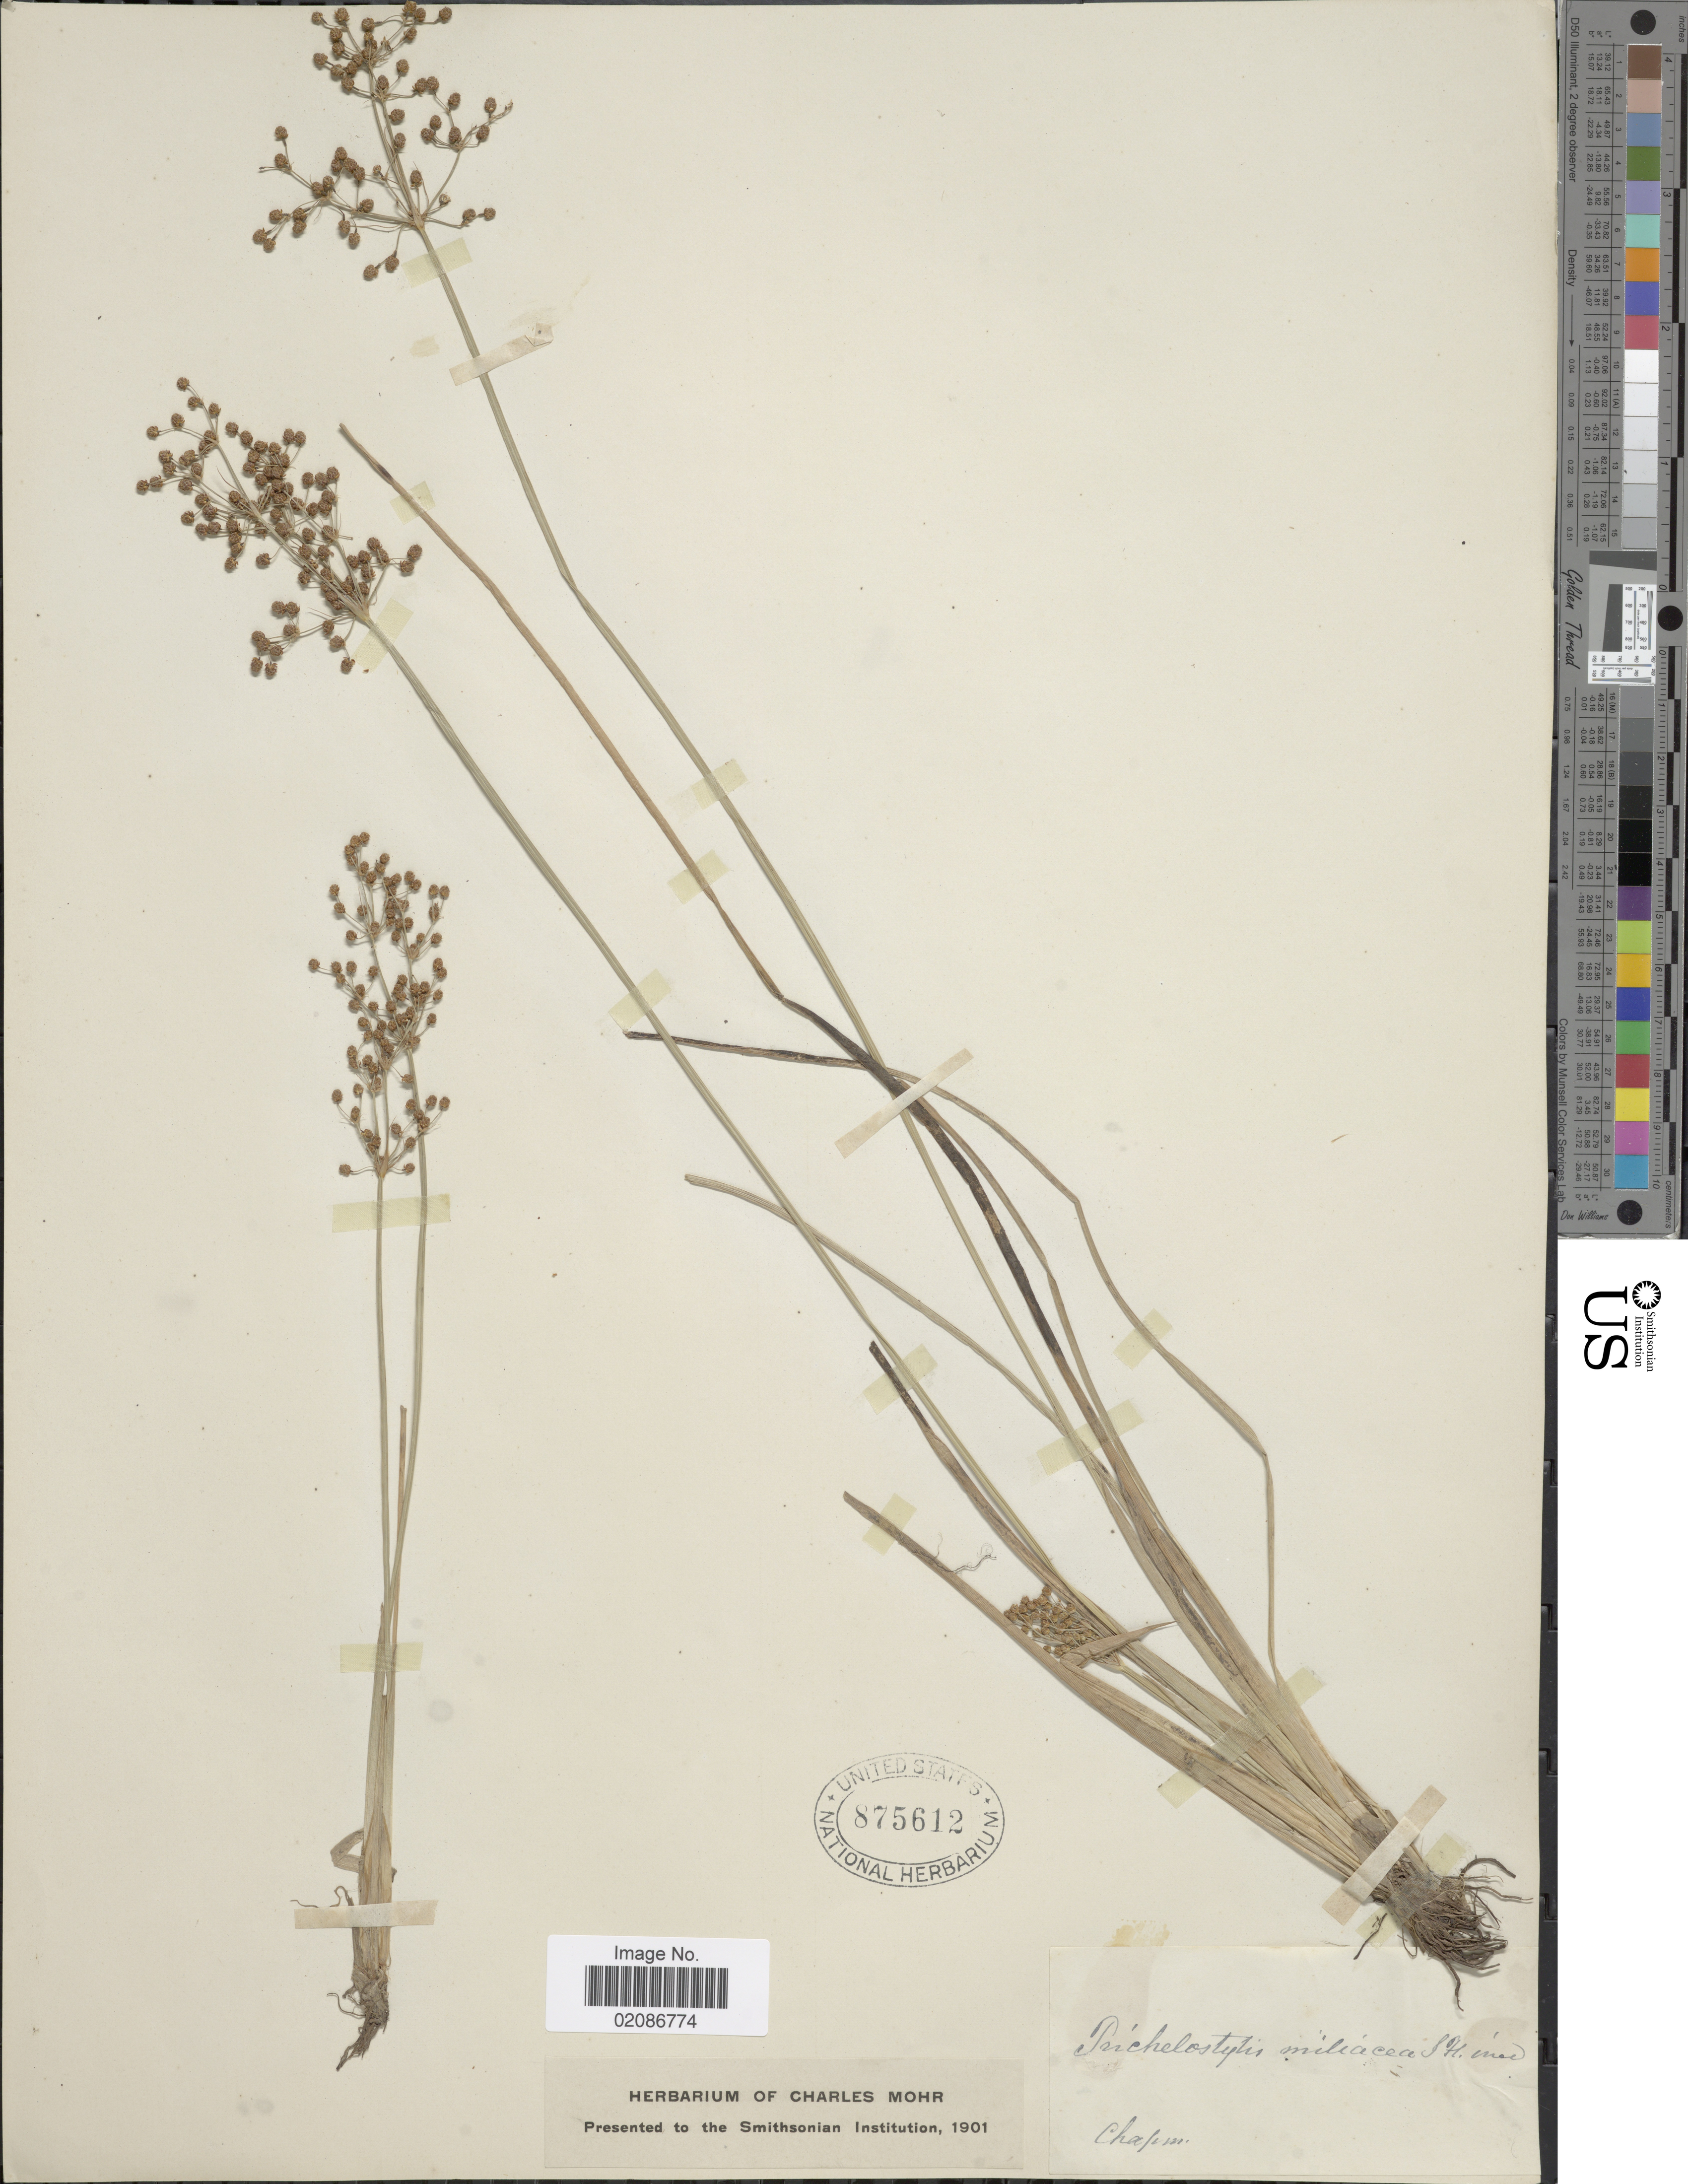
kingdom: Plantae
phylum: Tracheophyta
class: Liliopsida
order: Poales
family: Cyperaceae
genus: Fimbristylis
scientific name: Fimbristylis littoralis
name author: Gaudich.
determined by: Strong, M. T., (US), Smithsonian Institution - National Museum of Natural History (UNITED STATES)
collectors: A. Chapman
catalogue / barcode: US 875612